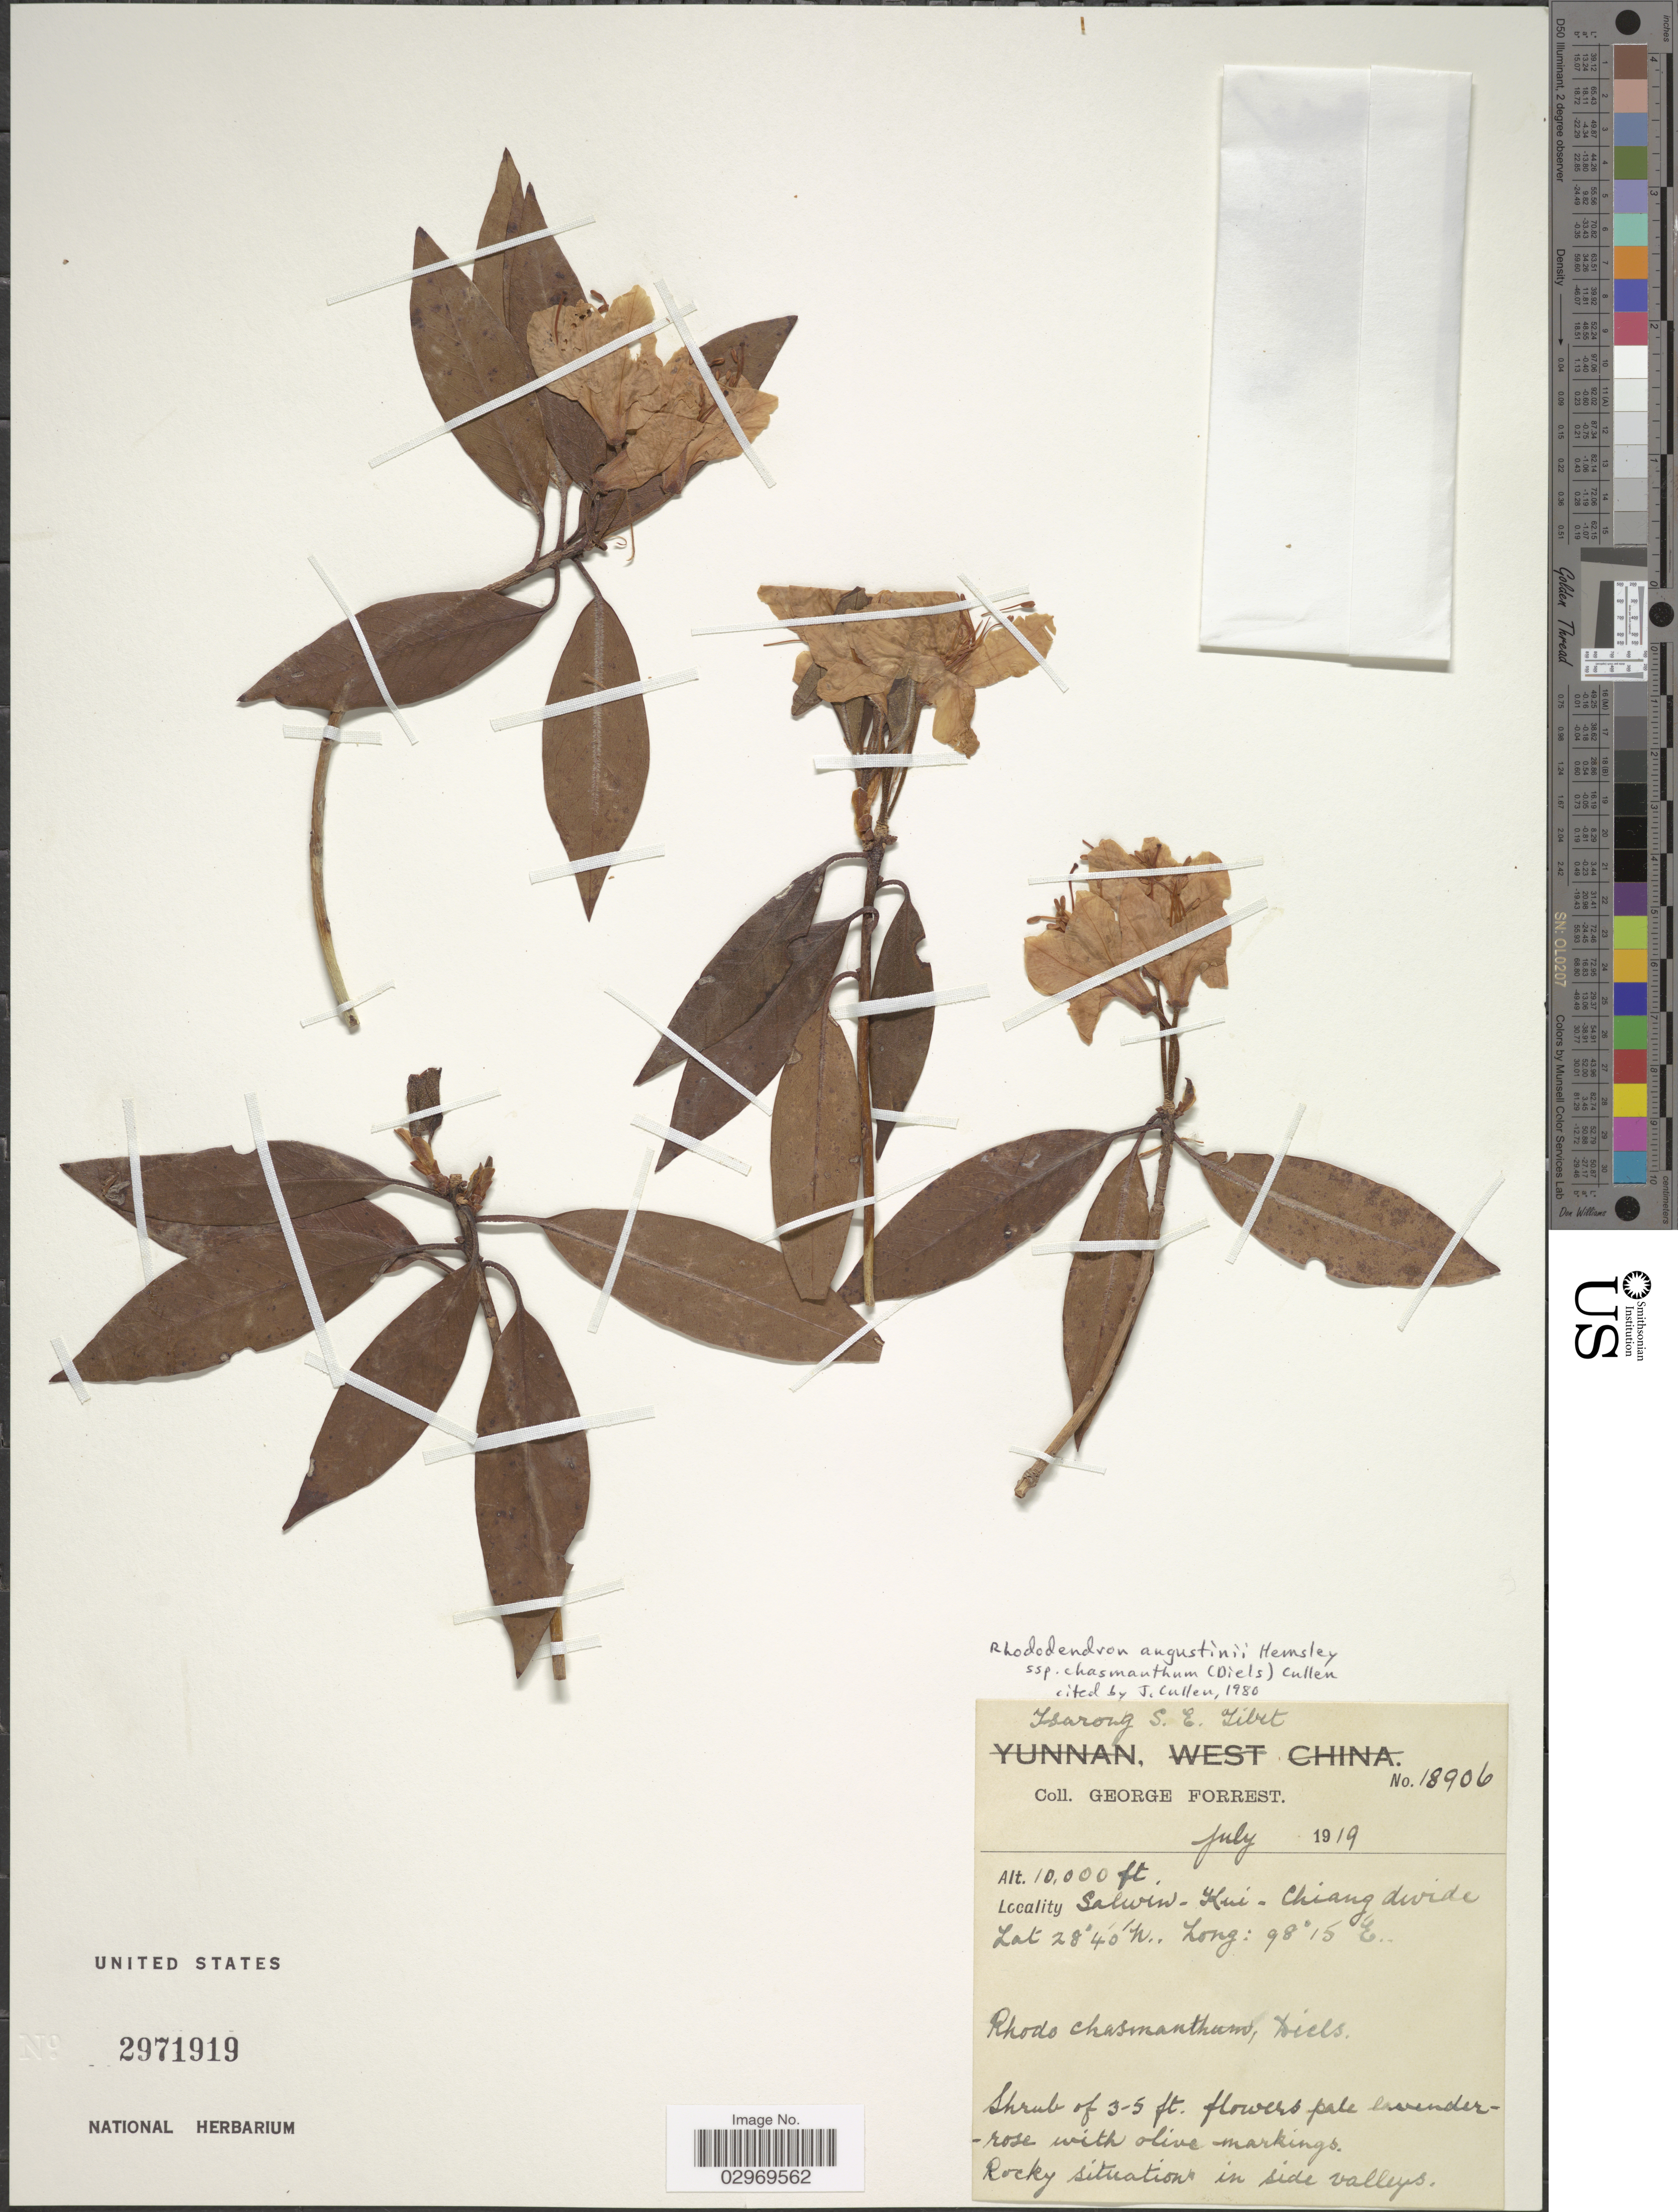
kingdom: Plantae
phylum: Tracheophyta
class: Magnoliopsida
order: Ericales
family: Ericaceae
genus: Rhododendron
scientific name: Rhododendron augustinei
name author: Hemsl.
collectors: G. Forrest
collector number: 18906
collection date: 1919-07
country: China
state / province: Xizang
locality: Tsarong S.E. Tibet, Salwin-Kui-Chiang divide.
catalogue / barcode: US 2971919